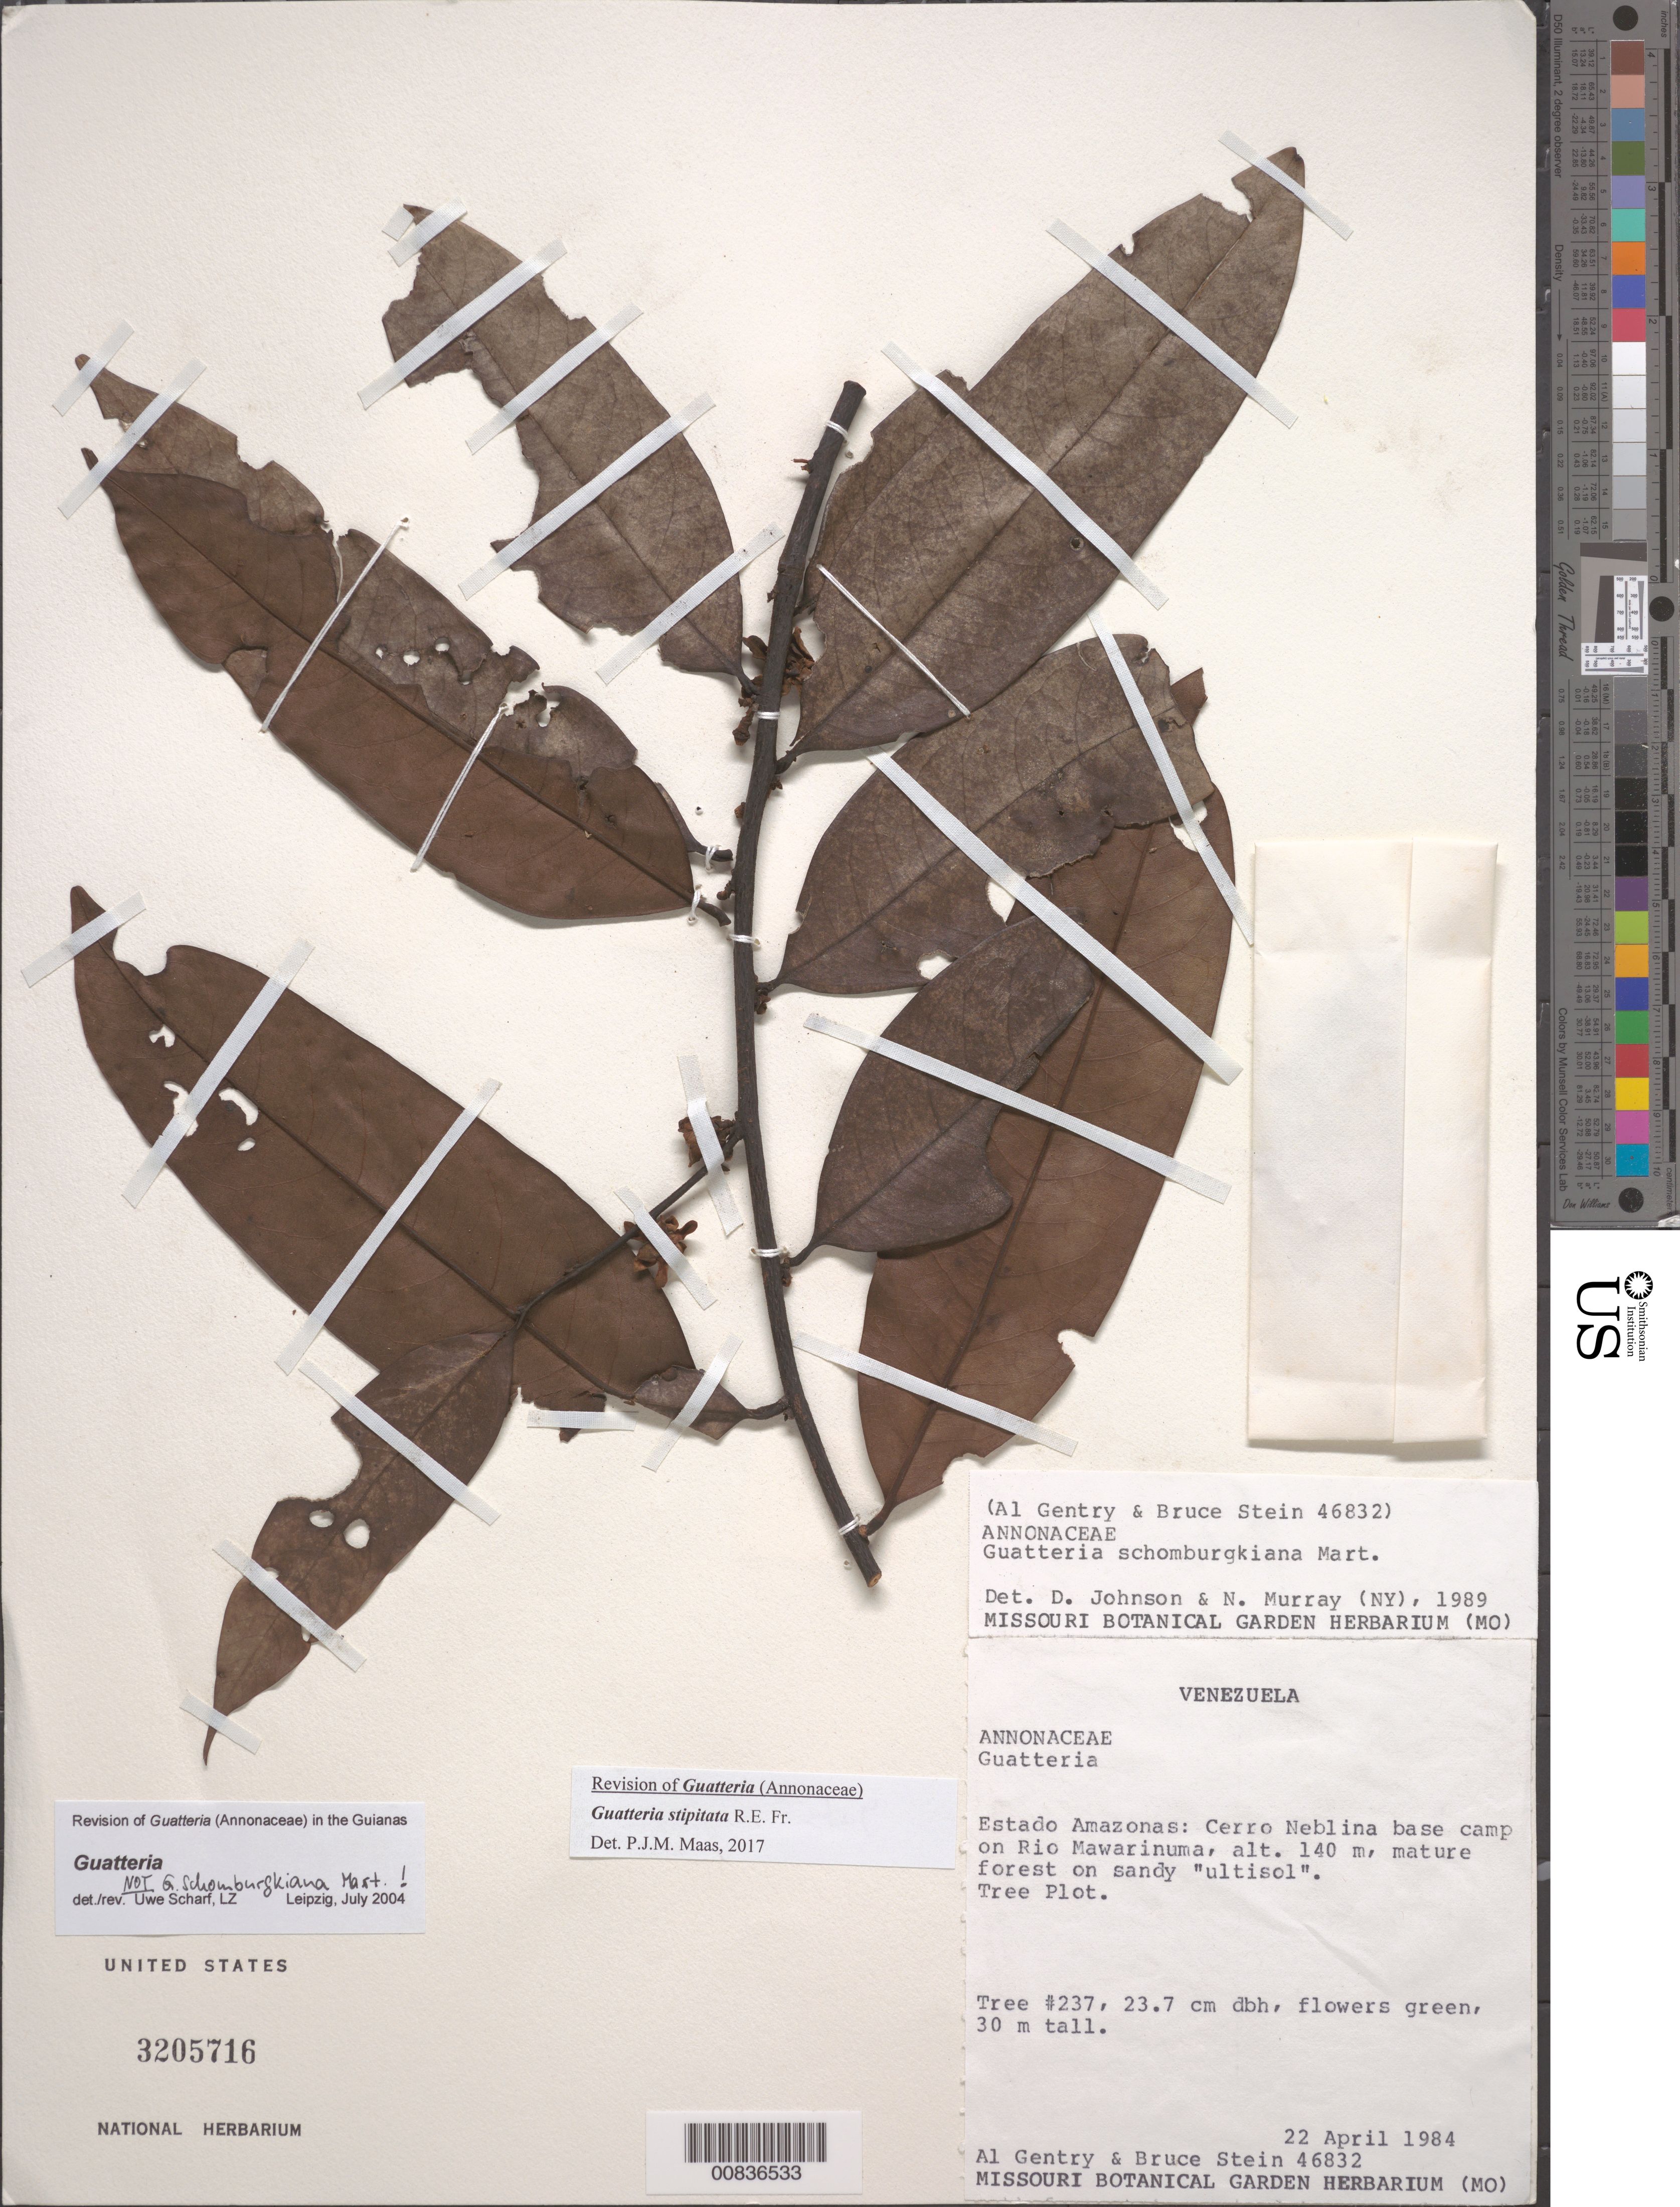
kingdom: Plantae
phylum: Tracheophyta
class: Magnoliopsida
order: Magnoliales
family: Annonaceae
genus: Guatteria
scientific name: Guatteria stipitata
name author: R.E. Fr.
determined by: Maas, Paul J.; Maas, H.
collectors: A. H. Gentry & B. Stein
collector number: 46832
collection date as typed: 22-Apr-84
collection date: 1984-04-22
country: Venezuela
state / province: Amazonas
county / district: Río Negro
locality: Cerro de La Neblina, base camp along Río Mawarinuma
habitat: Mature forest on sandy "ultisol", tree plot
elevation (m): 140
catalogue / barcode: US 3205716